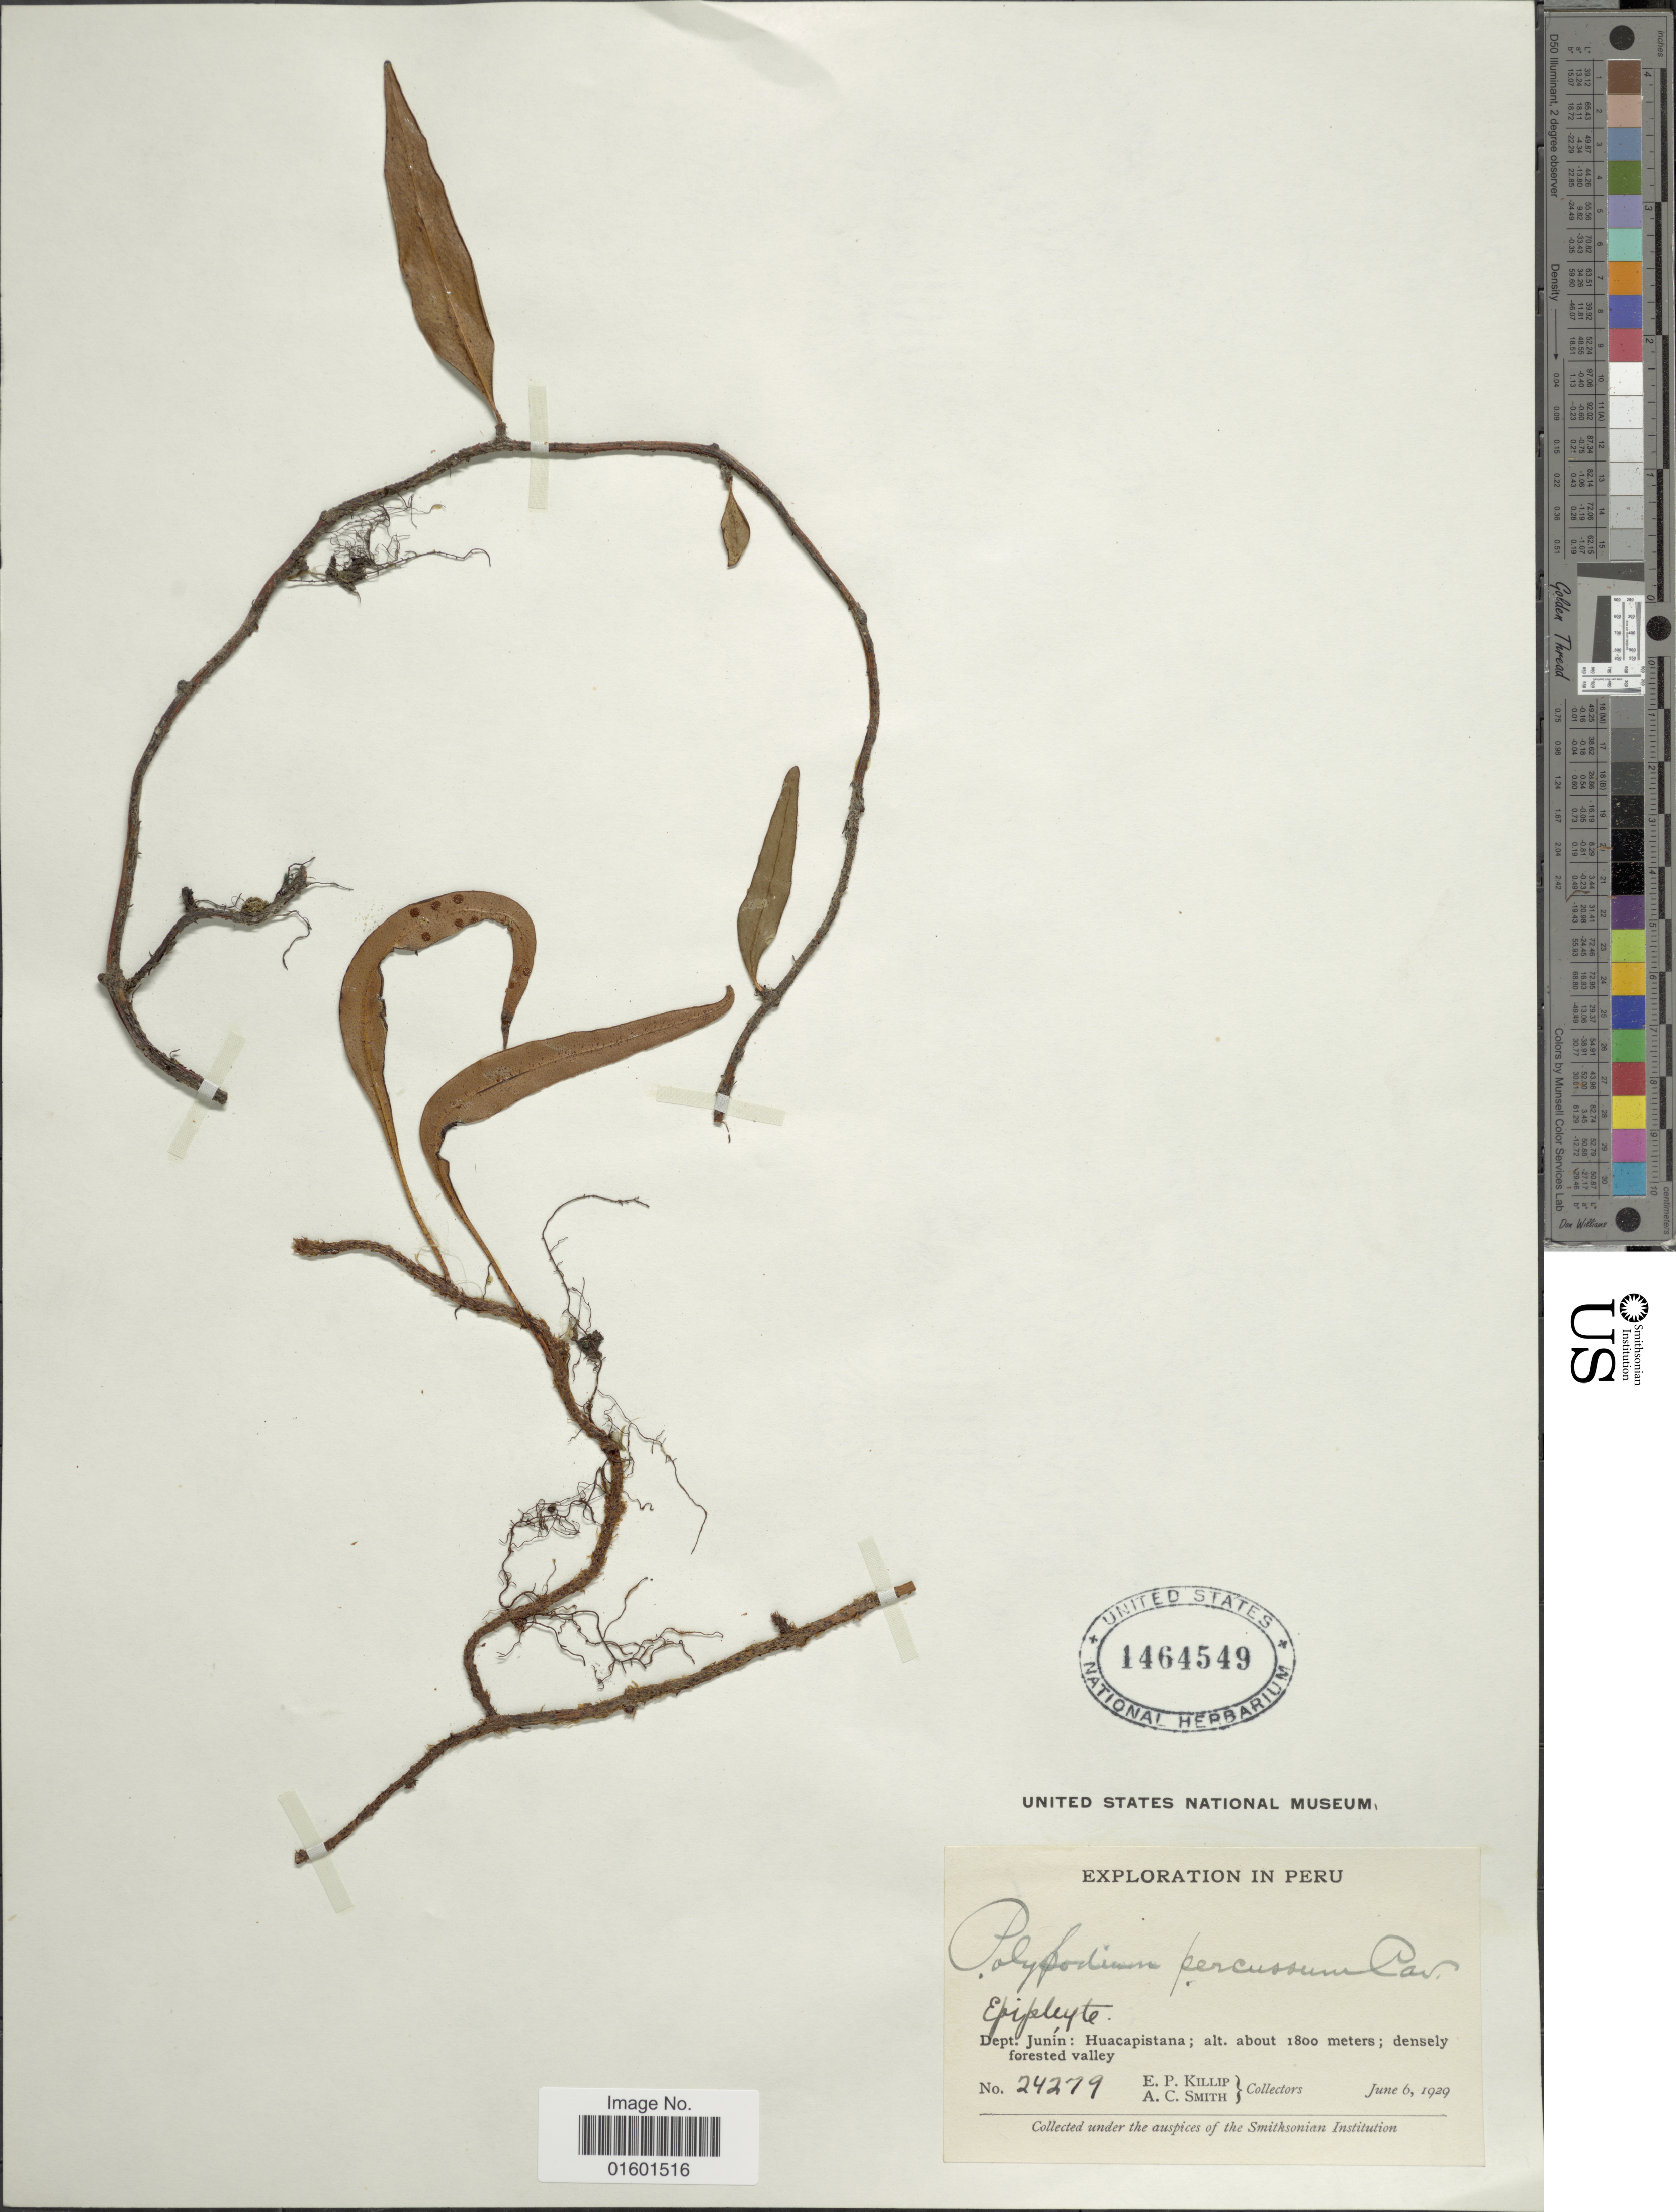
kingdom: Plantae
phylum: Tracheophyta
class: Polypodiopsida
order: Polypodiales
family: Polypodiaceae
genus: Microgramma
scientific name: Microgramma percussa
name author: (Cav.) de la Sota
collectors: E. P. Killip & A. C. Smith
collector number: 24279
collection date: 1929-06-06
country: Peru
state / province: Junín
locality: Huacapistana; densely forested valley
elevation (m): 1800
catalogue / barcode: US 1464549